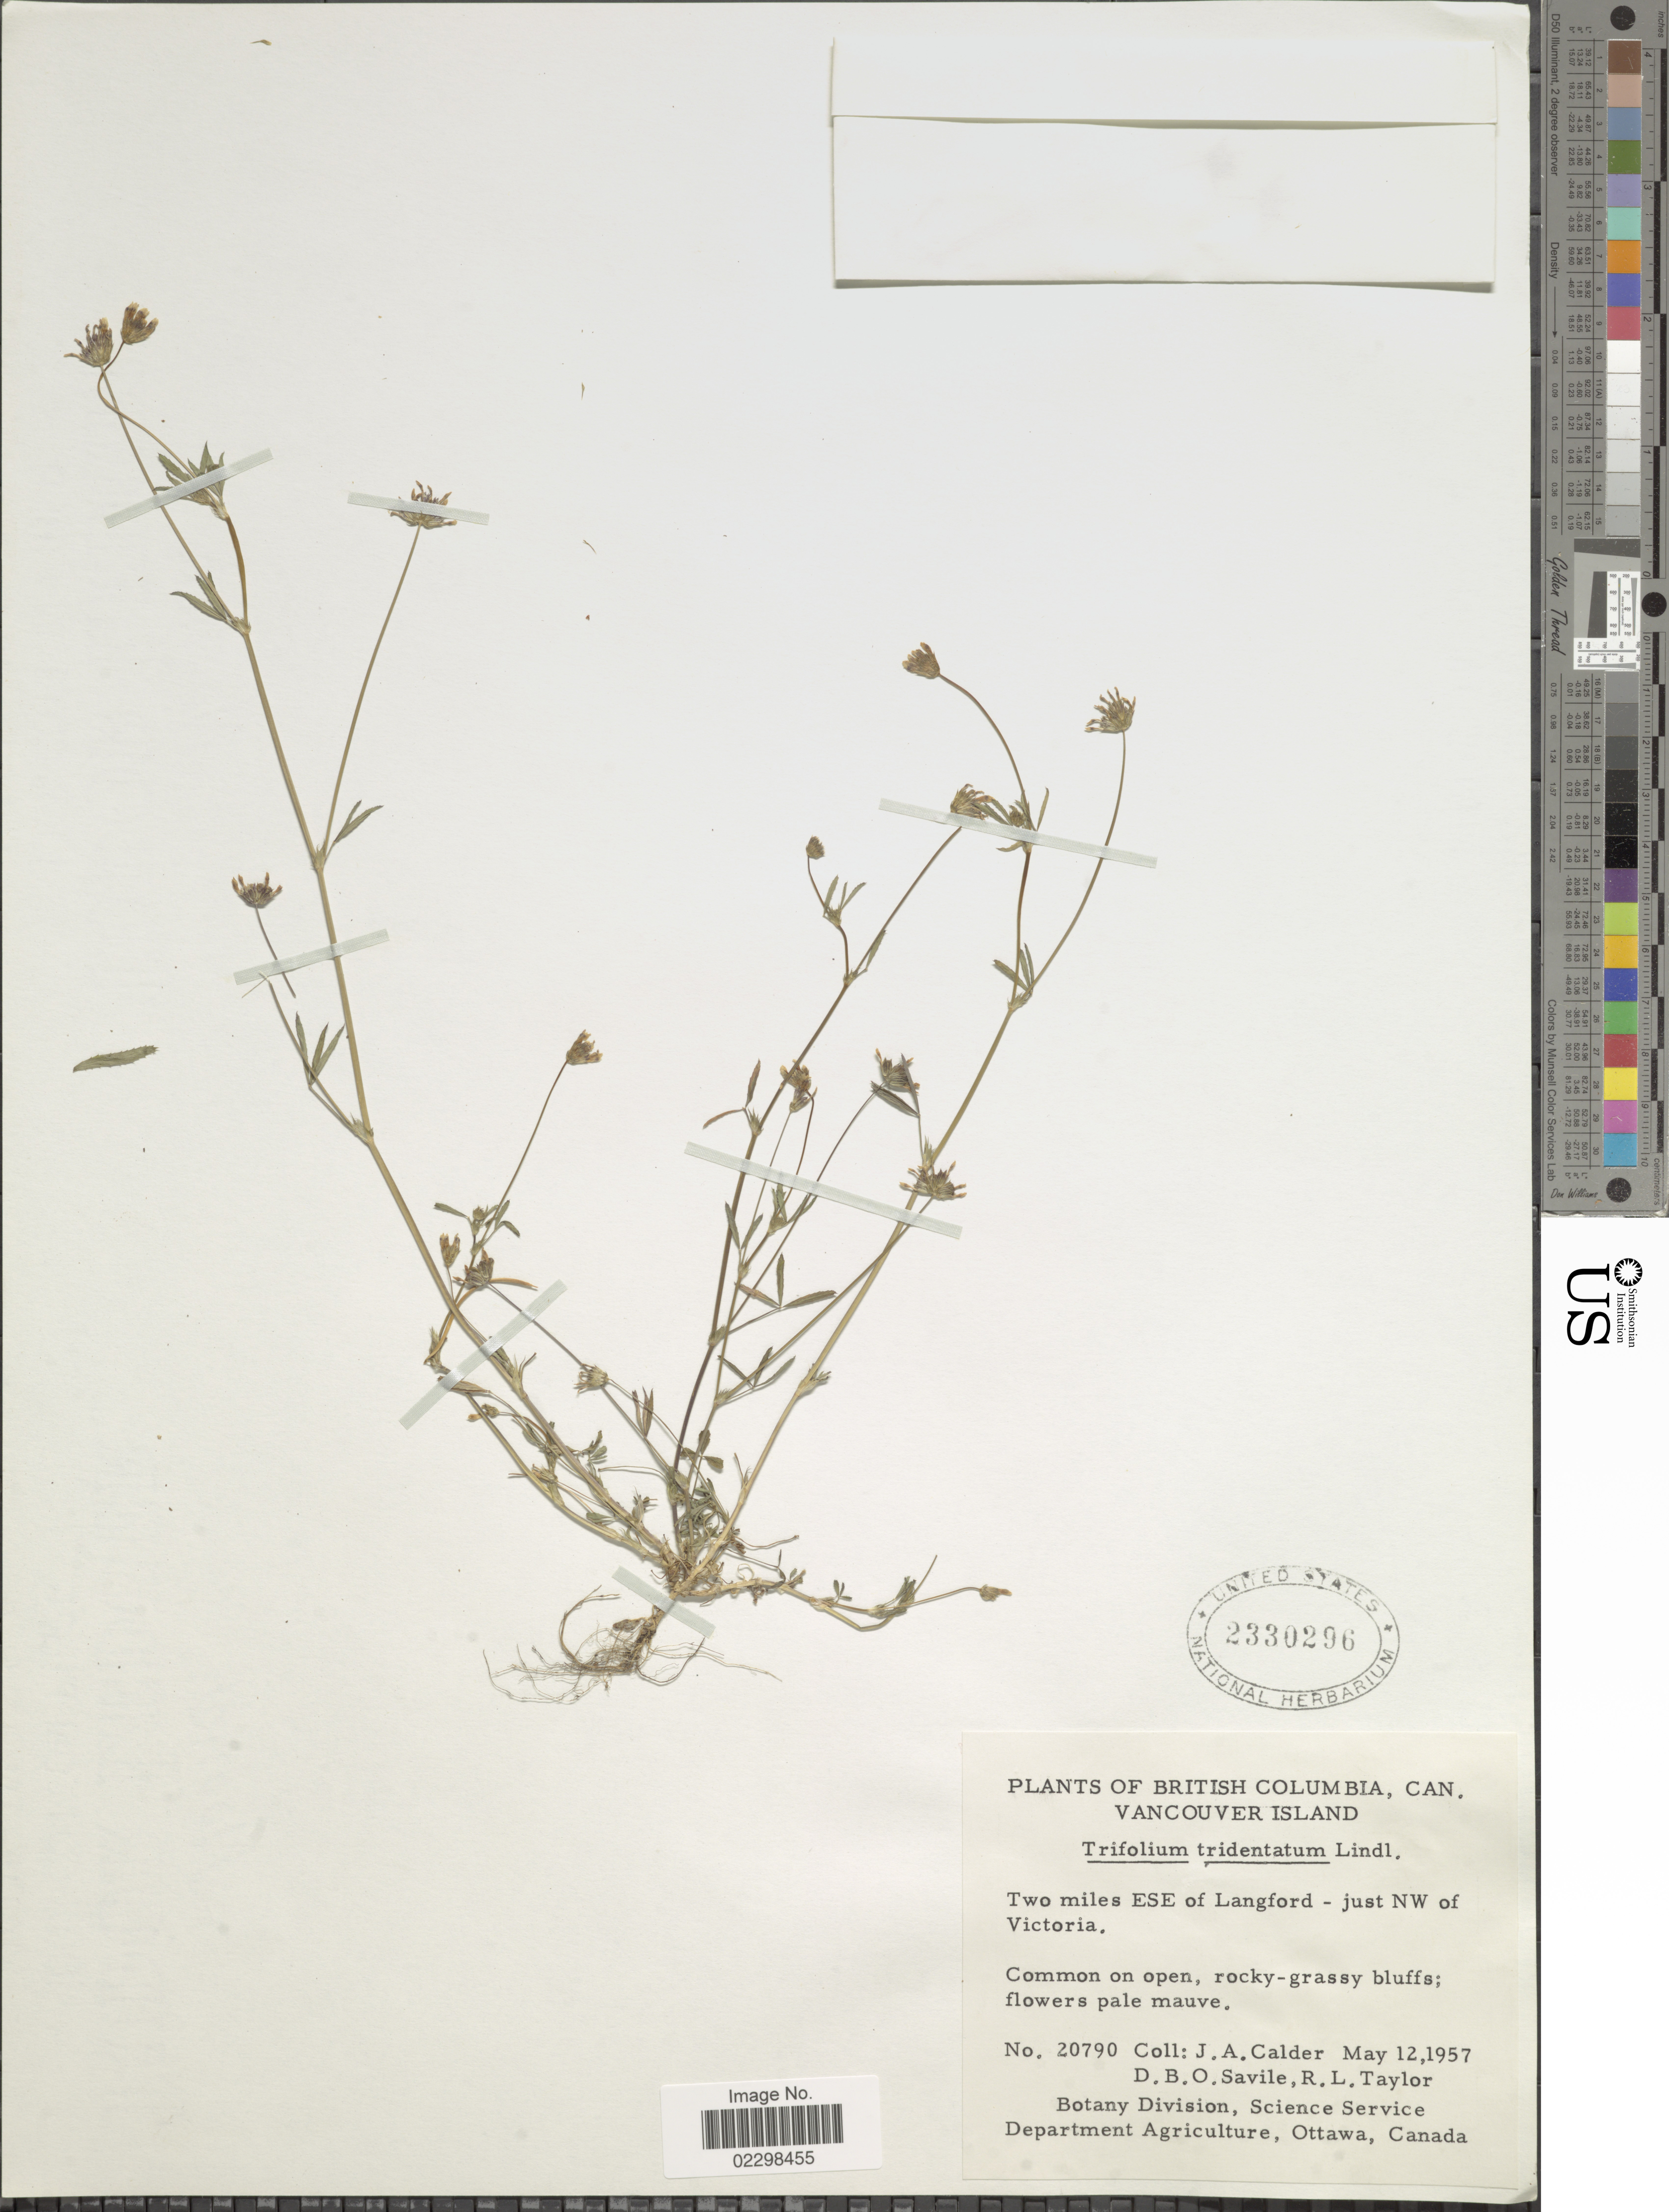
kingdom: Plantae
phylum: Tracheophyta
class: Magnoliopsida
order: Fabales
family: Fabaceae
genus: Trifolium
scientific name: Trifolium tridentatum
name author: Lindl.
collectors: J. A. Calder, D. Savile & R. Taylor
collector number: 20790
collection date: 1957-05-12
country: Canada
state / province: British Columbia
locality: British Columbia, Can., Vancouver Island, two miles ESE of Langford, just NW of Victoria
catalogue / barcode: US 2330296